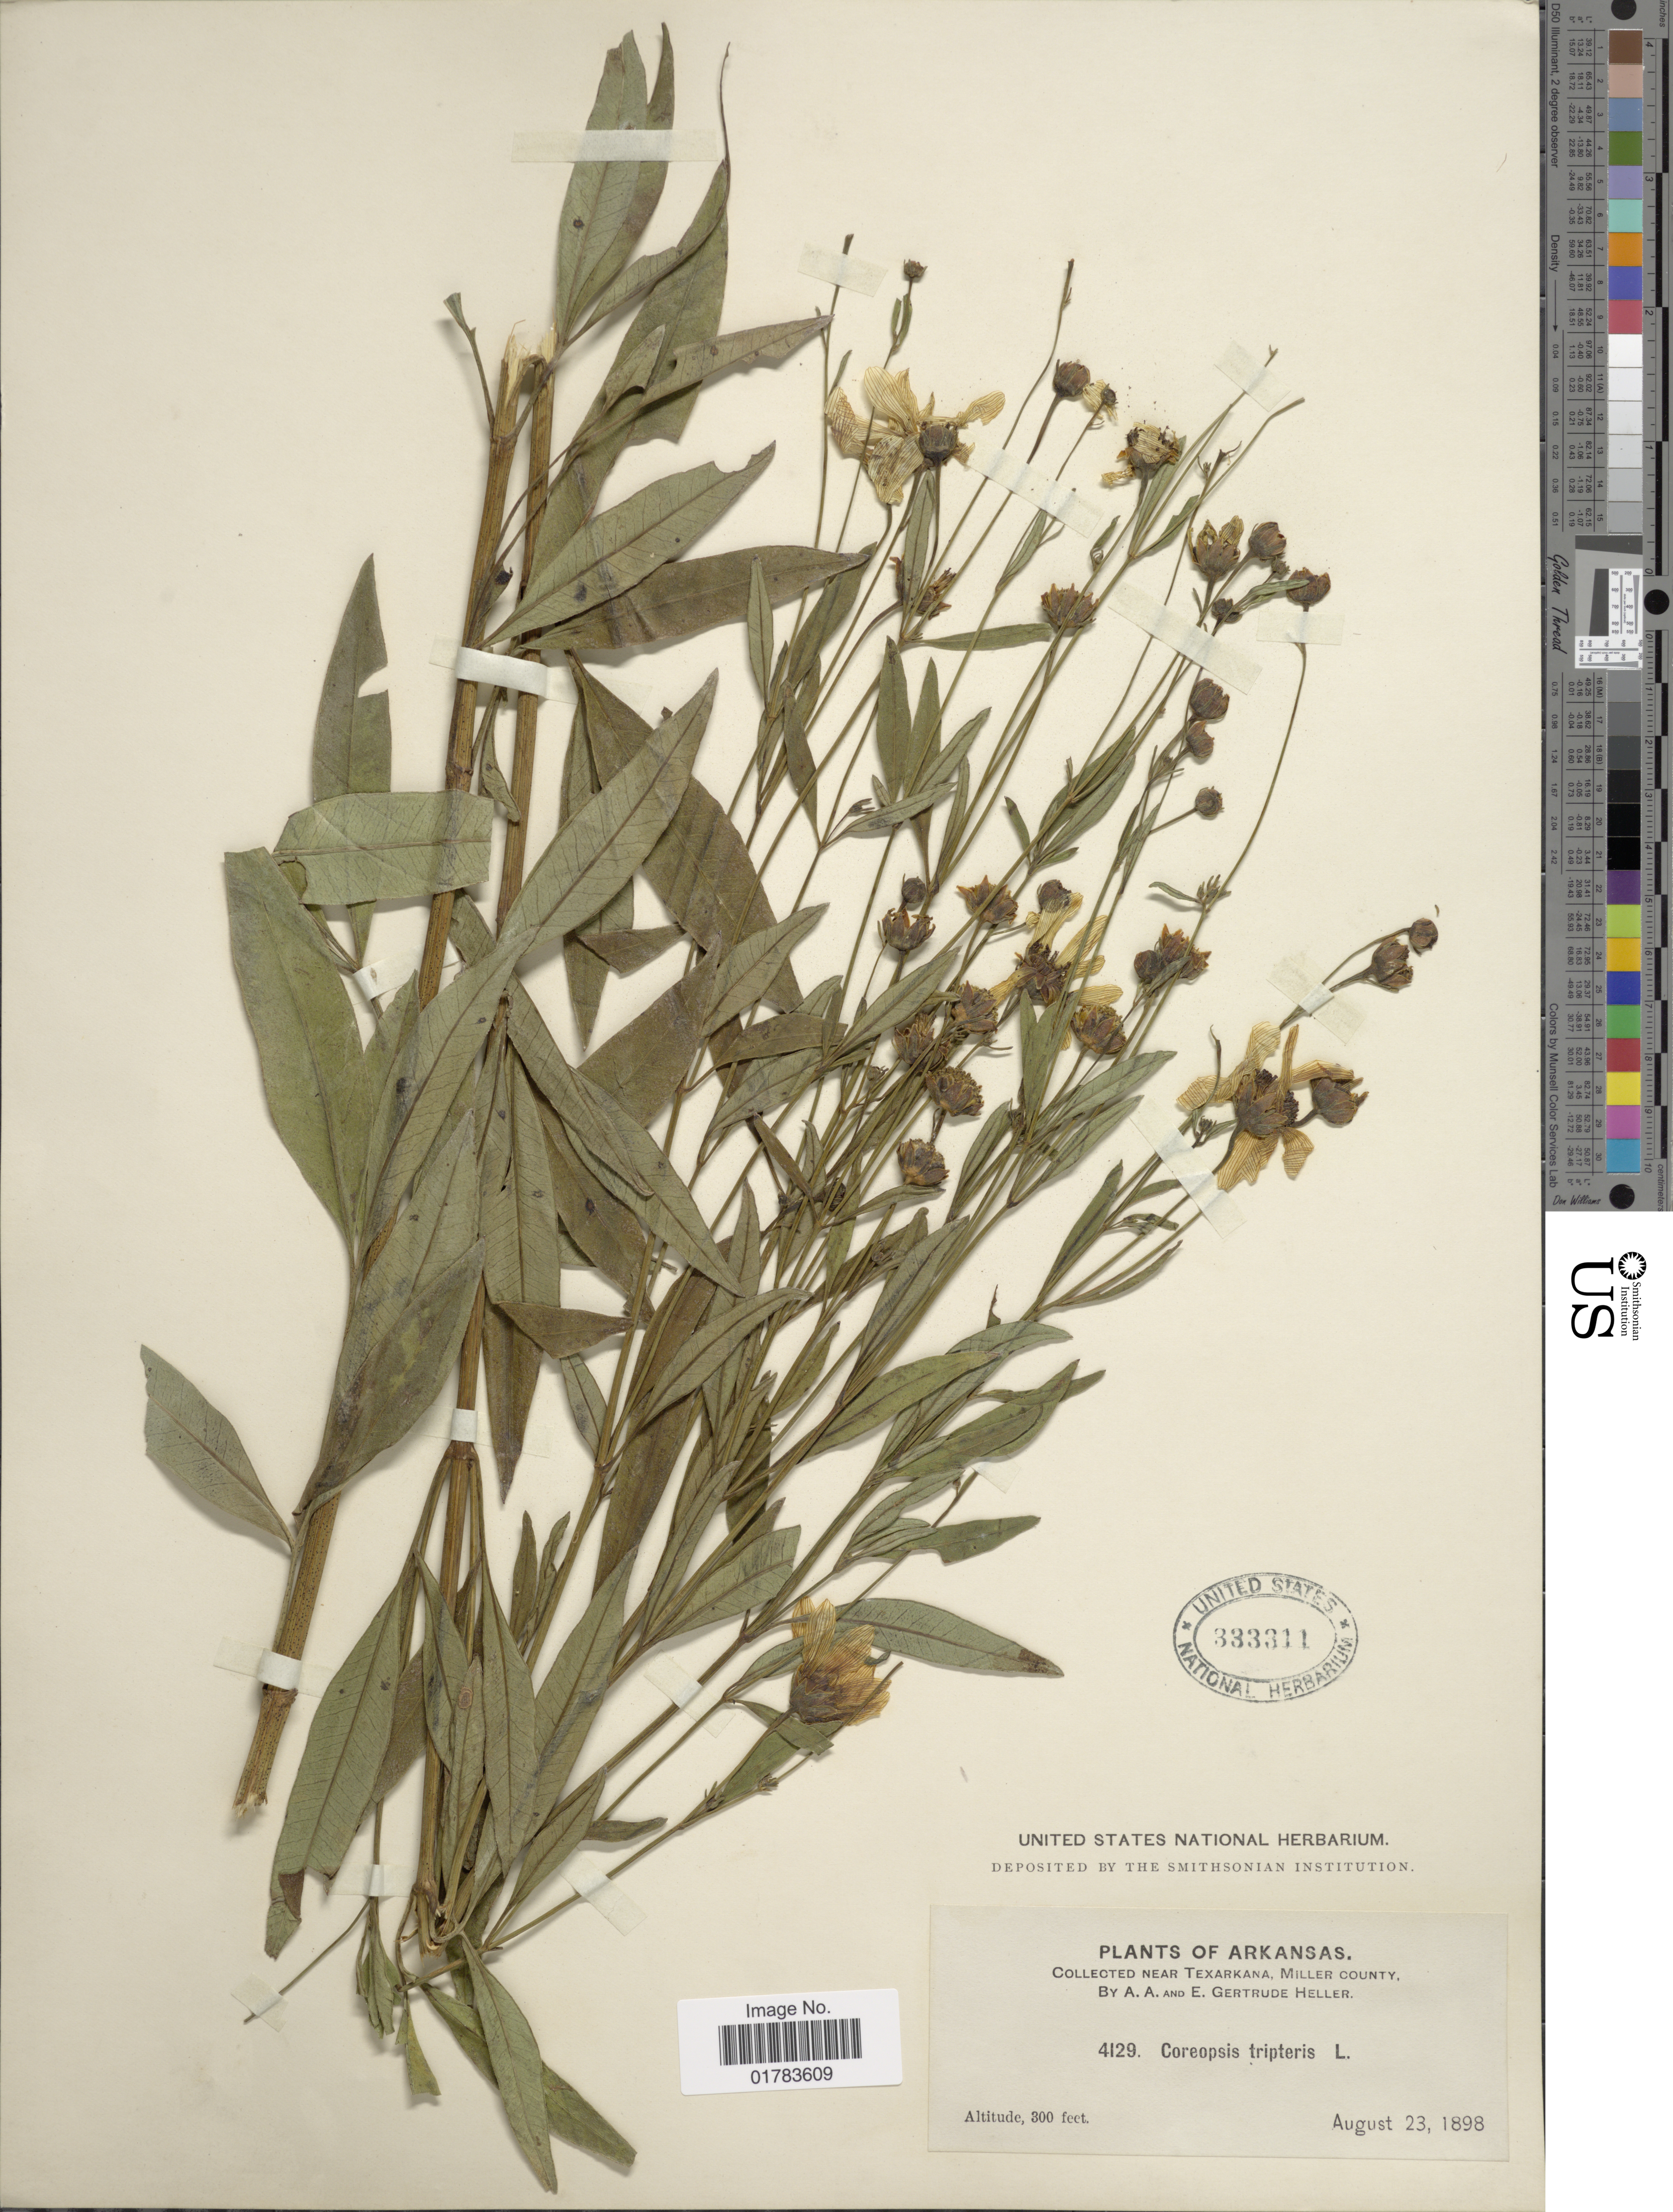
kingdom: Plantae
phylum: Tracheophyta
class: Magnoliopsida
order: Asterales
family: Asteraceae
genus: Coreopsis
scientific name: Coreopsis tripteris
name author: L.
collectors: A. A. Heller & E. G. Heller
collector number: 4129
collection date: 1898-08-23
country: United States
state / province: Arkansas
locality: Texarkana, Miller County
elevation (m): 91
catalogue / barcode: US 333311